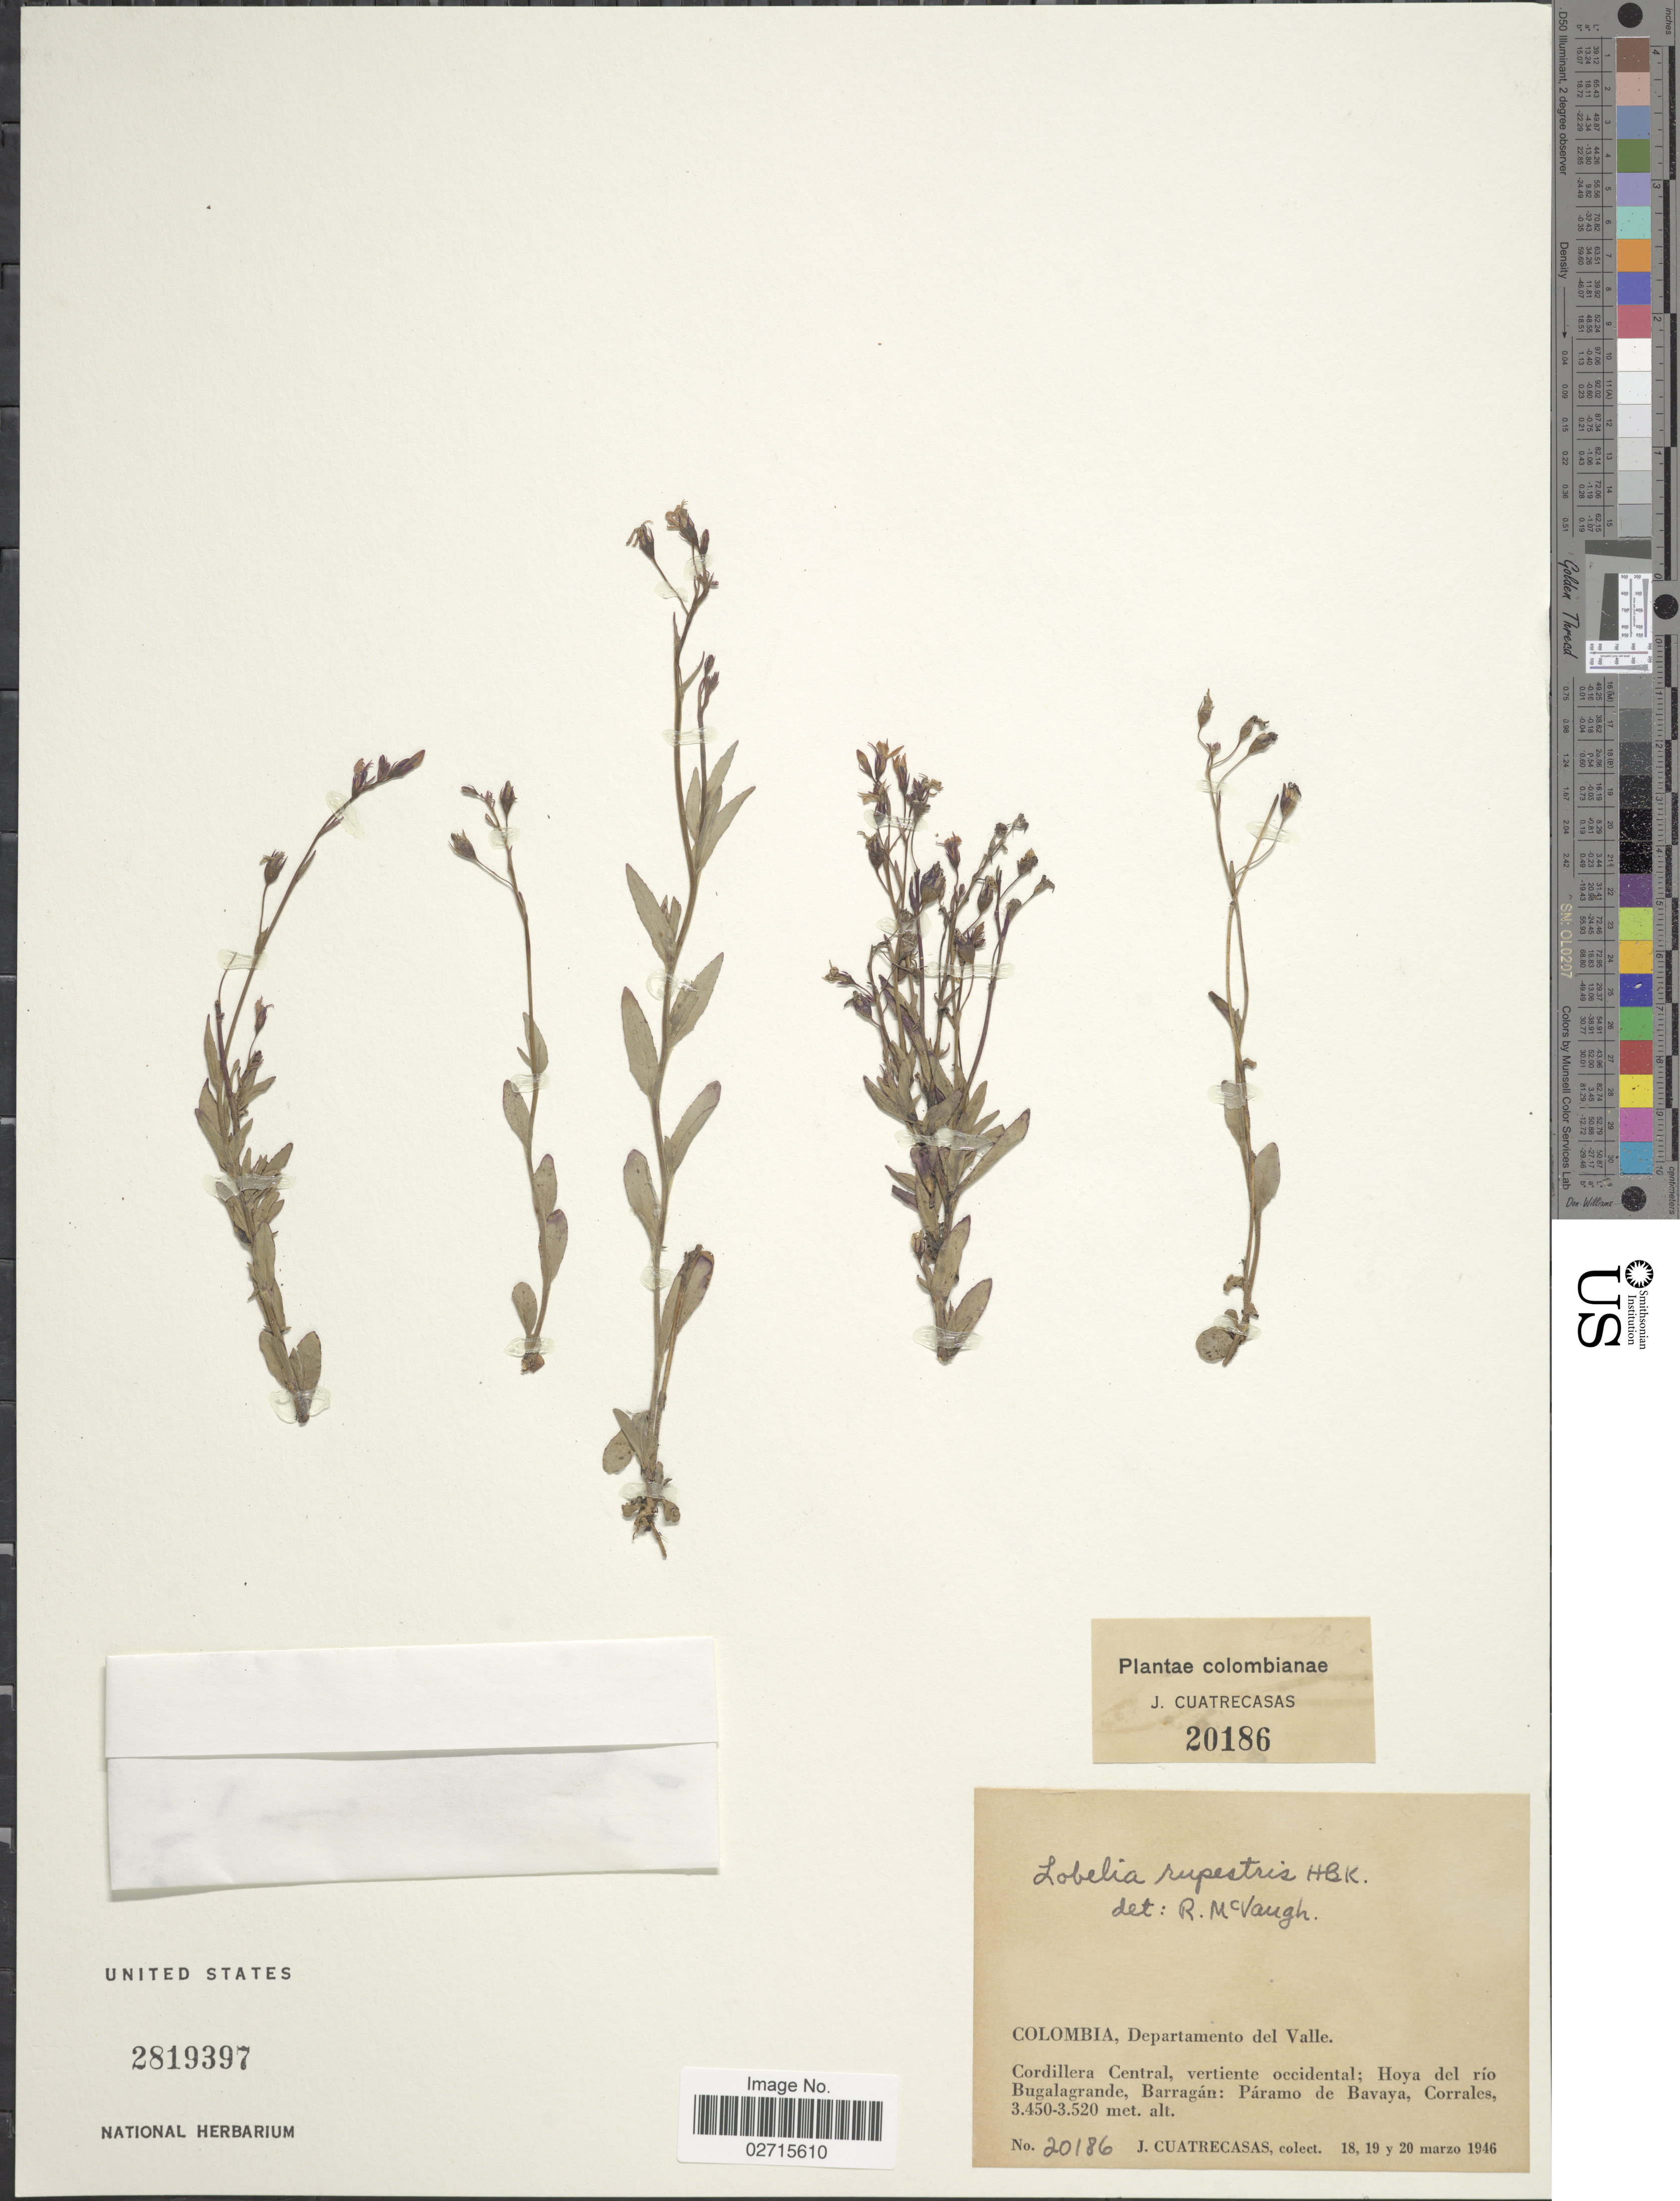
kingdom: Plantae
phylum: Tracheophyta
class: Magnoliopsida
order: Asterales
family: Campanulaceae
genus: Lobelia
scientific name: Lobelia rupestris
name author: Kunth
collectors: J. Cuatrecasas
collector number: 20186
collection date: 1946-03-18/1946-03-20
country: Colombia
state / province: Valle del Cauca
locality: Departemento del Valle, Cordillera Central, vertiente occidental; Hoya del rio Bugalagrande, Barragan: Paramo de Bavaya, Corrales.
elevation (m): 3450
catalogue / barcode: US 2819397